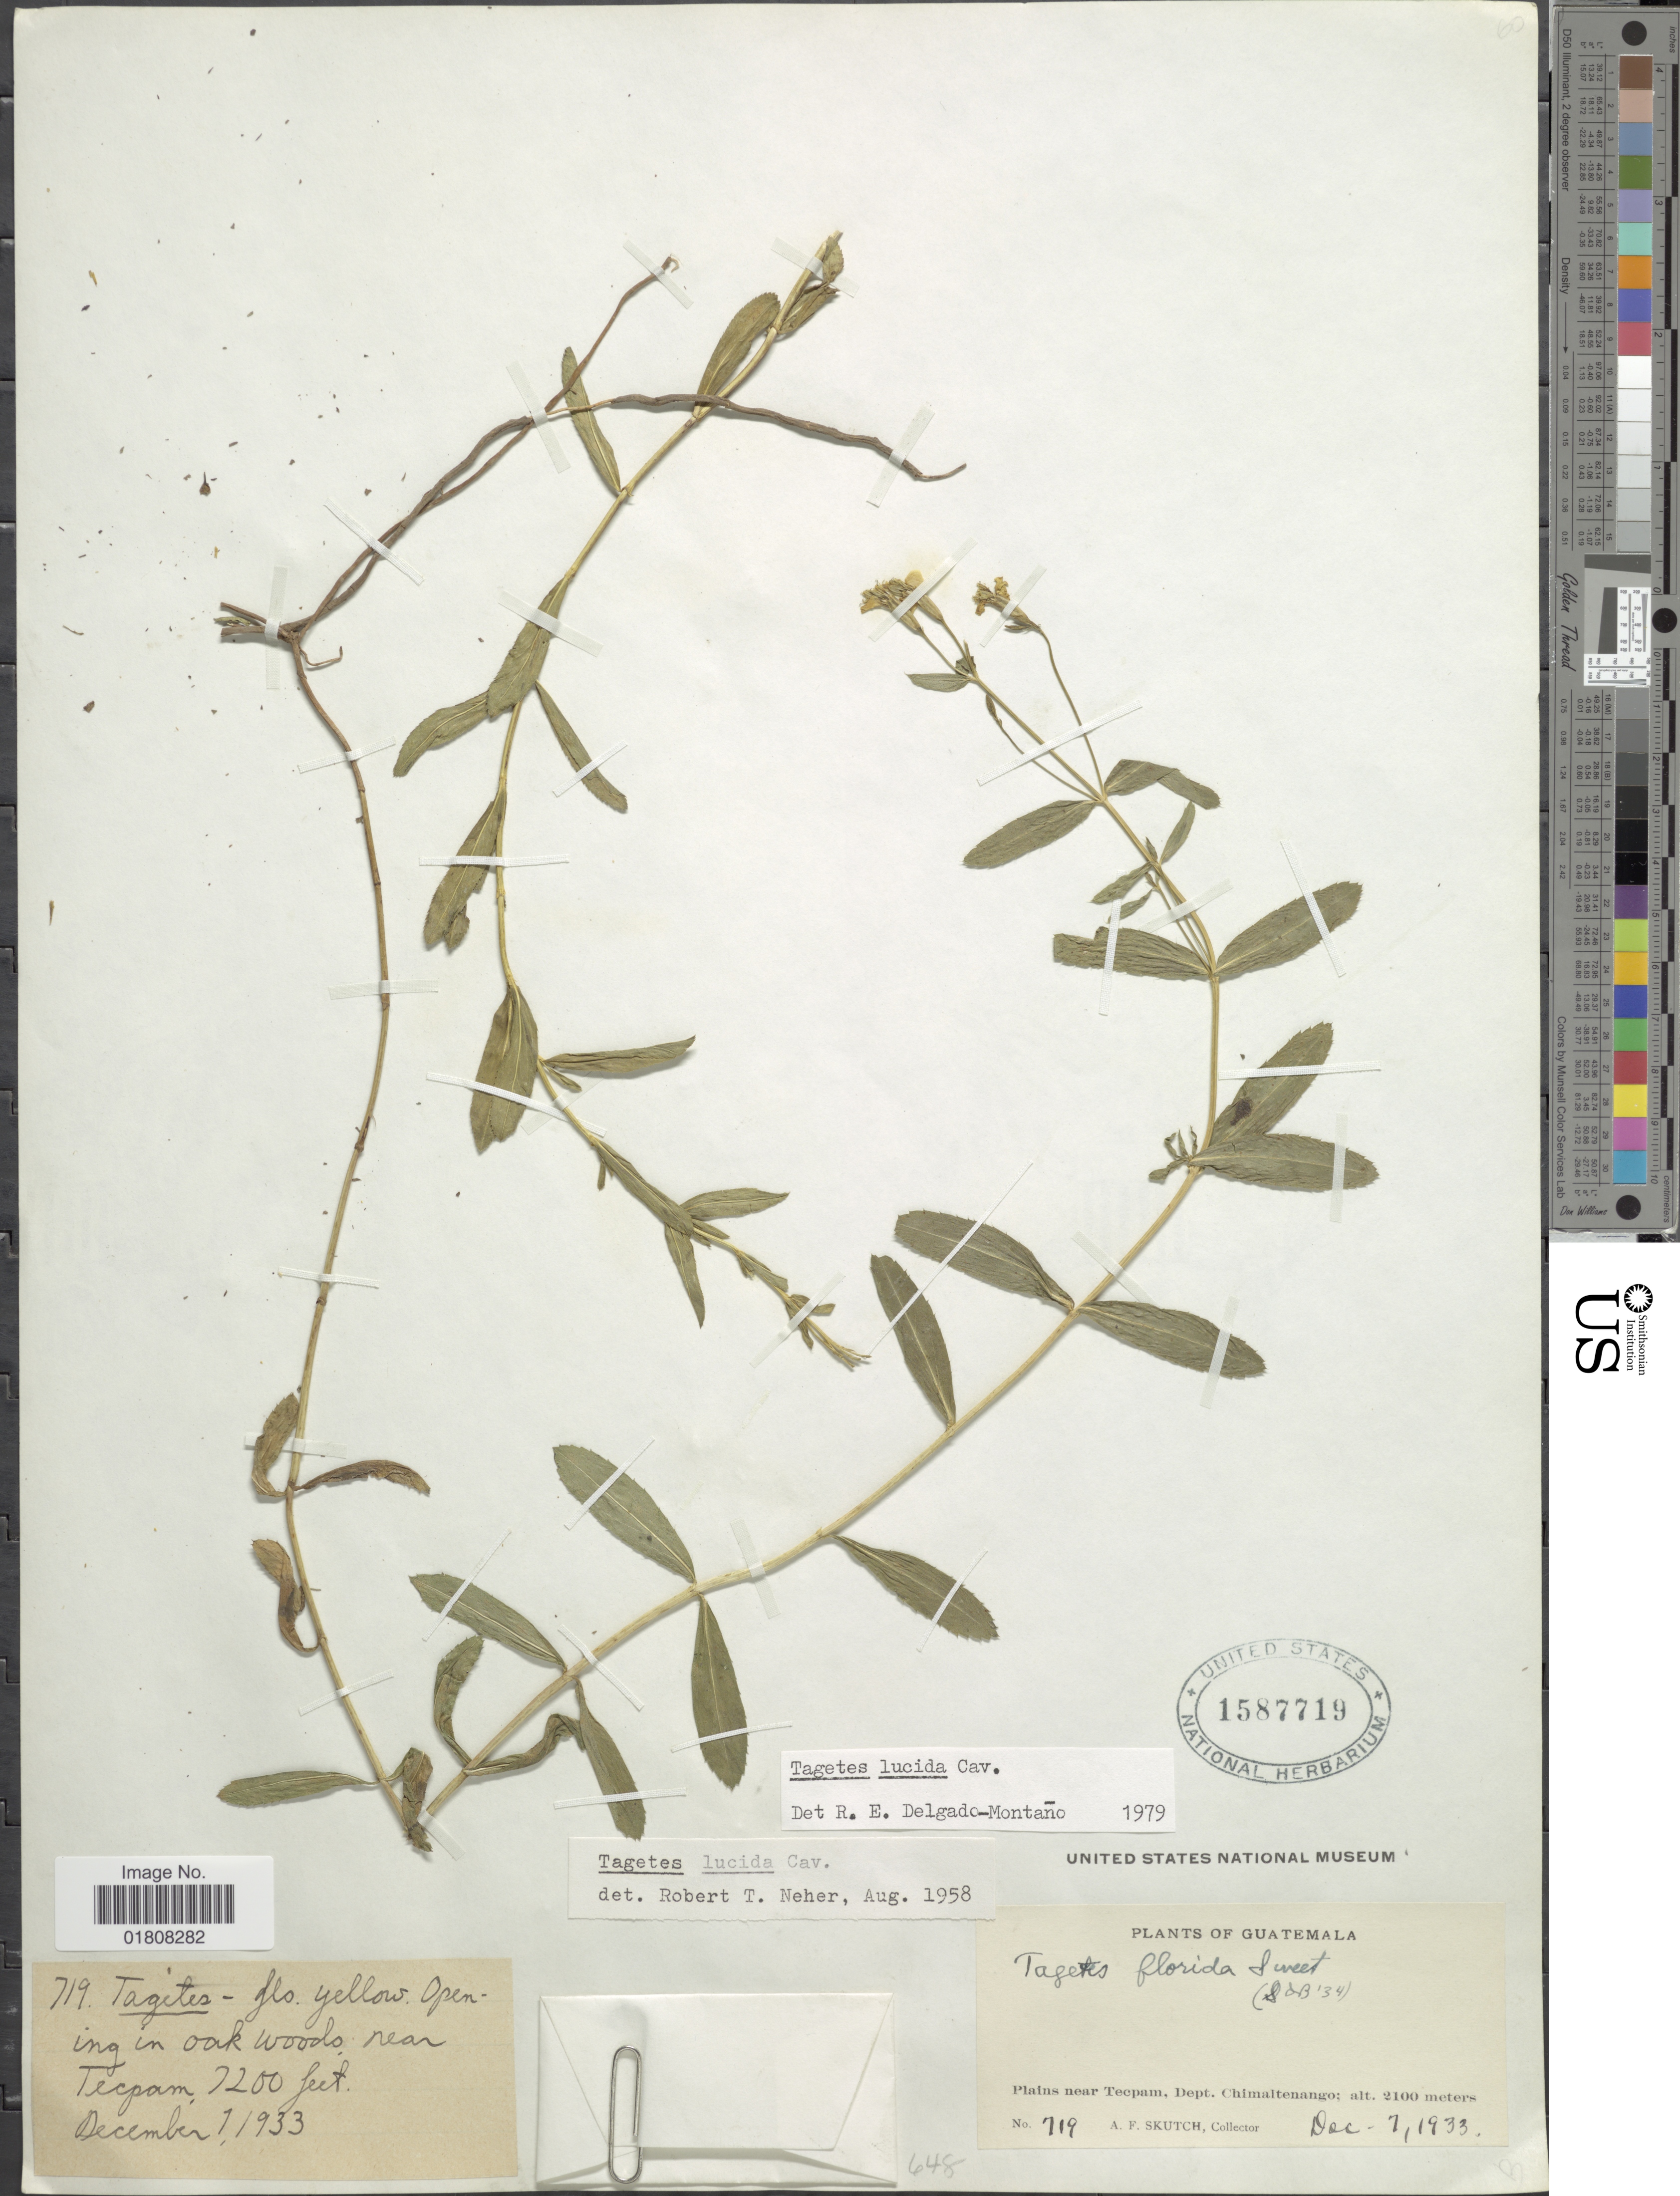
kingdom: Plantae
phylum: Tracheophyta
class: Magnoliopsida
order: Asterales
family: Asteraceae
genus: Tagetes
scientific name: Tagetes lucida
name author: Cav.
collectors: A. F. Skutch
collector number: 719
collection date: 1933-12-07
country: Guatemala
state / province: Chimaltenango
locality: Plains near Tecpam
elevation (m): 2100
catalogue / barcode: US 1587719